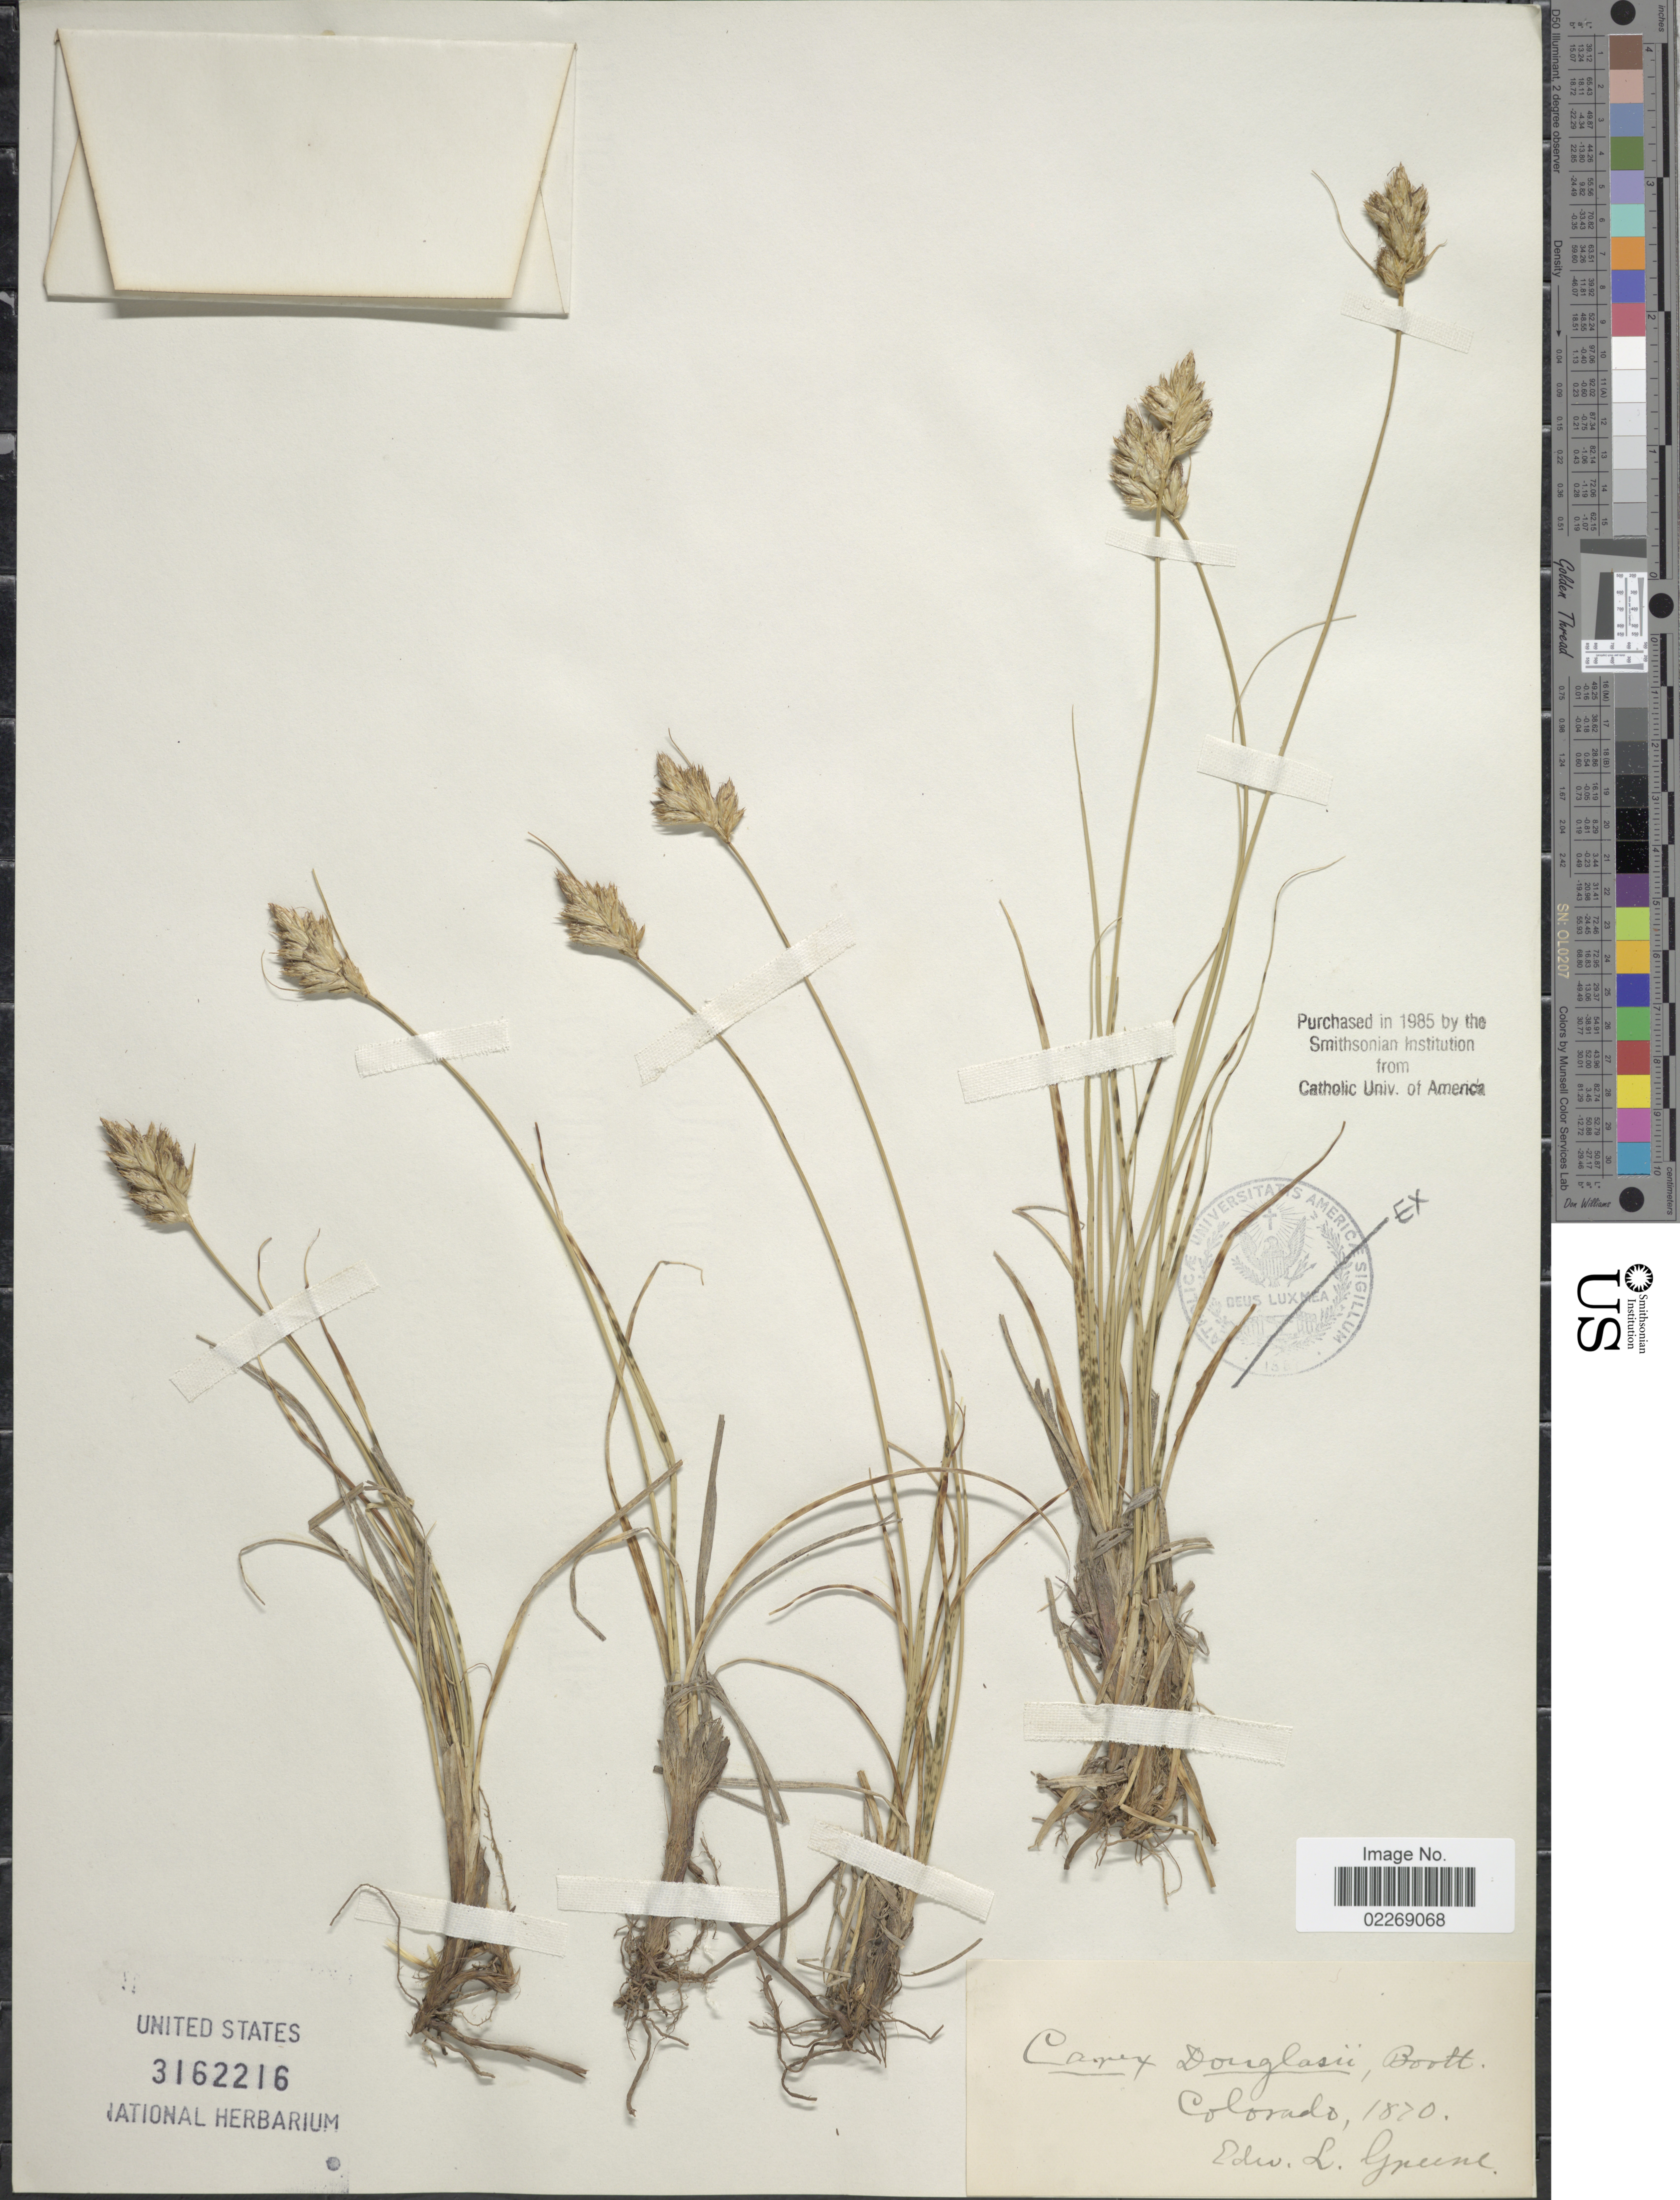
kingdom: Plantae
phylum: Tracheophyta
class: Liliopsida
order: Poales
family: Cyperaceae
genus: Carex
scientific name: Carex douglasii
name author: Boott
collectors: E. L. Greene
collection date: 1870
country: United States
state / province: Colorado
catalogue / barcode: US 3162216